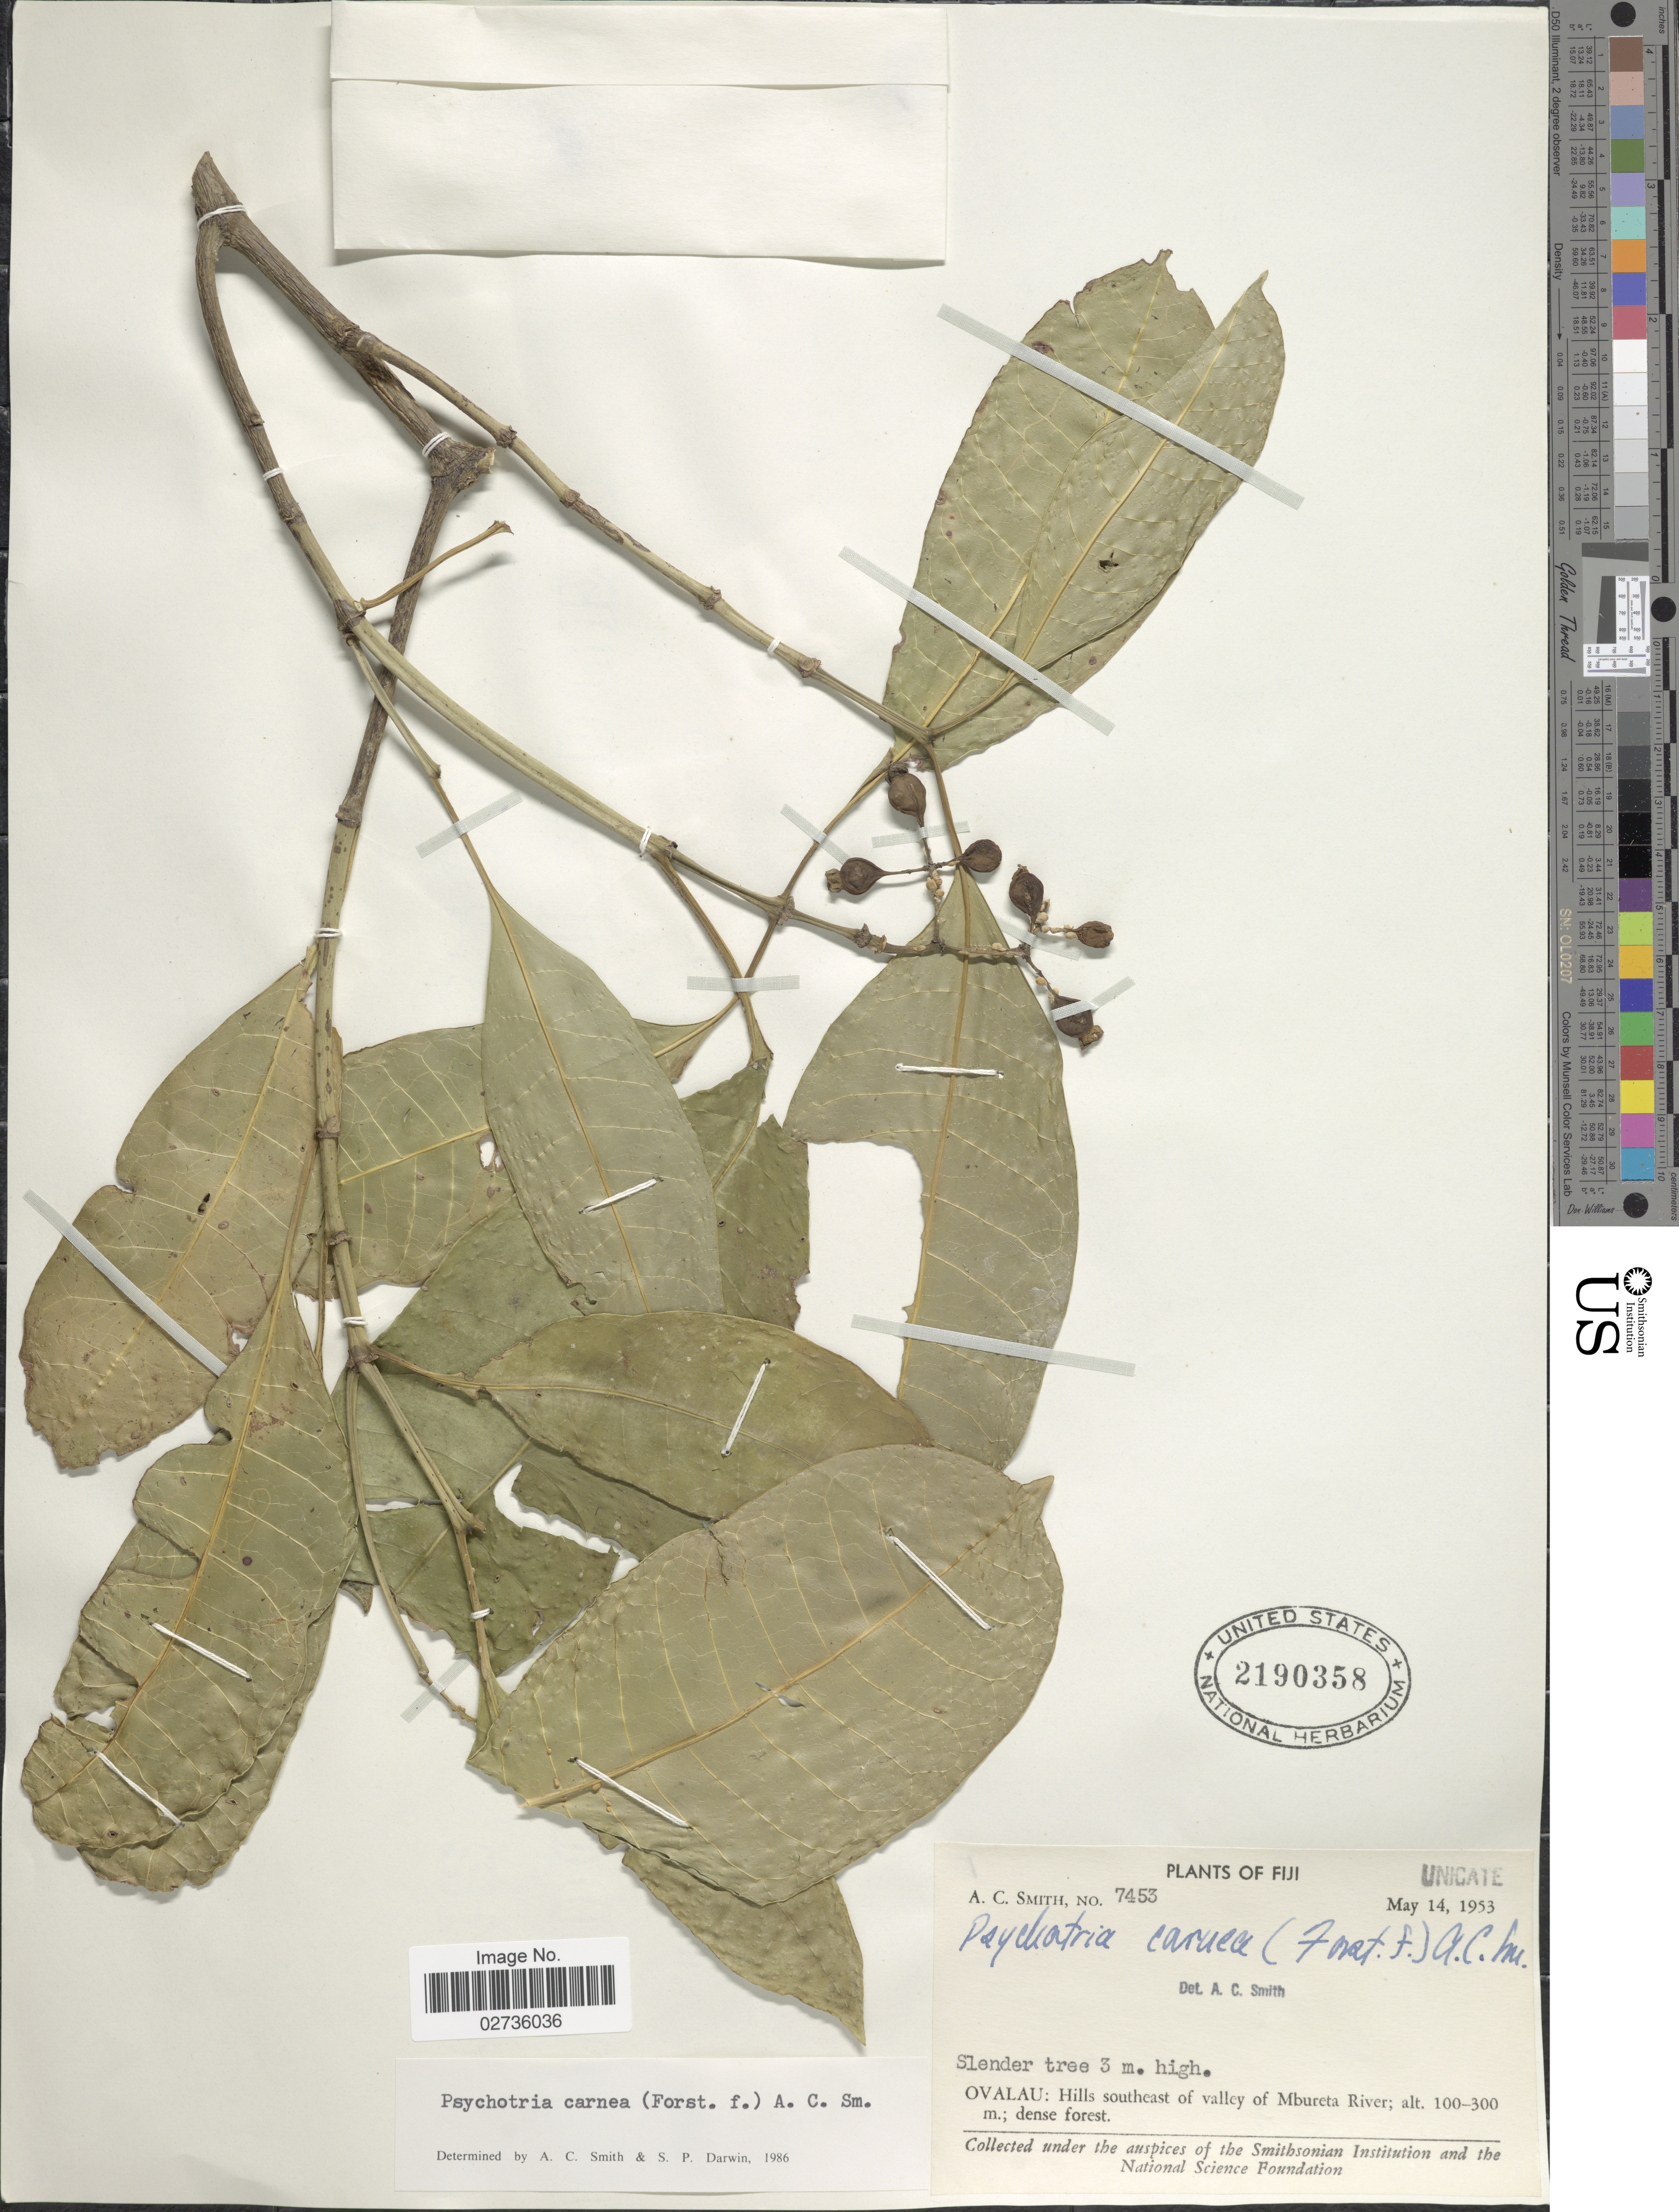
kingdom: Plantae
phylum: Tracheophyta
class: Magnoliopsida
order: Gentianales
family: Rubiaceae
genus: Psychotria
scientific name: Psychotria carnea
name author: (G. Forst.) A.C. Sm.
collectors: A. C. Smith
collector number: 7453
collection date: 1953-05-14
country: Fiji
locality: Ovalau: Hills southeast of valley of Mbureta River.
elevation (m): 100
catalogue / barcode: US 2190358